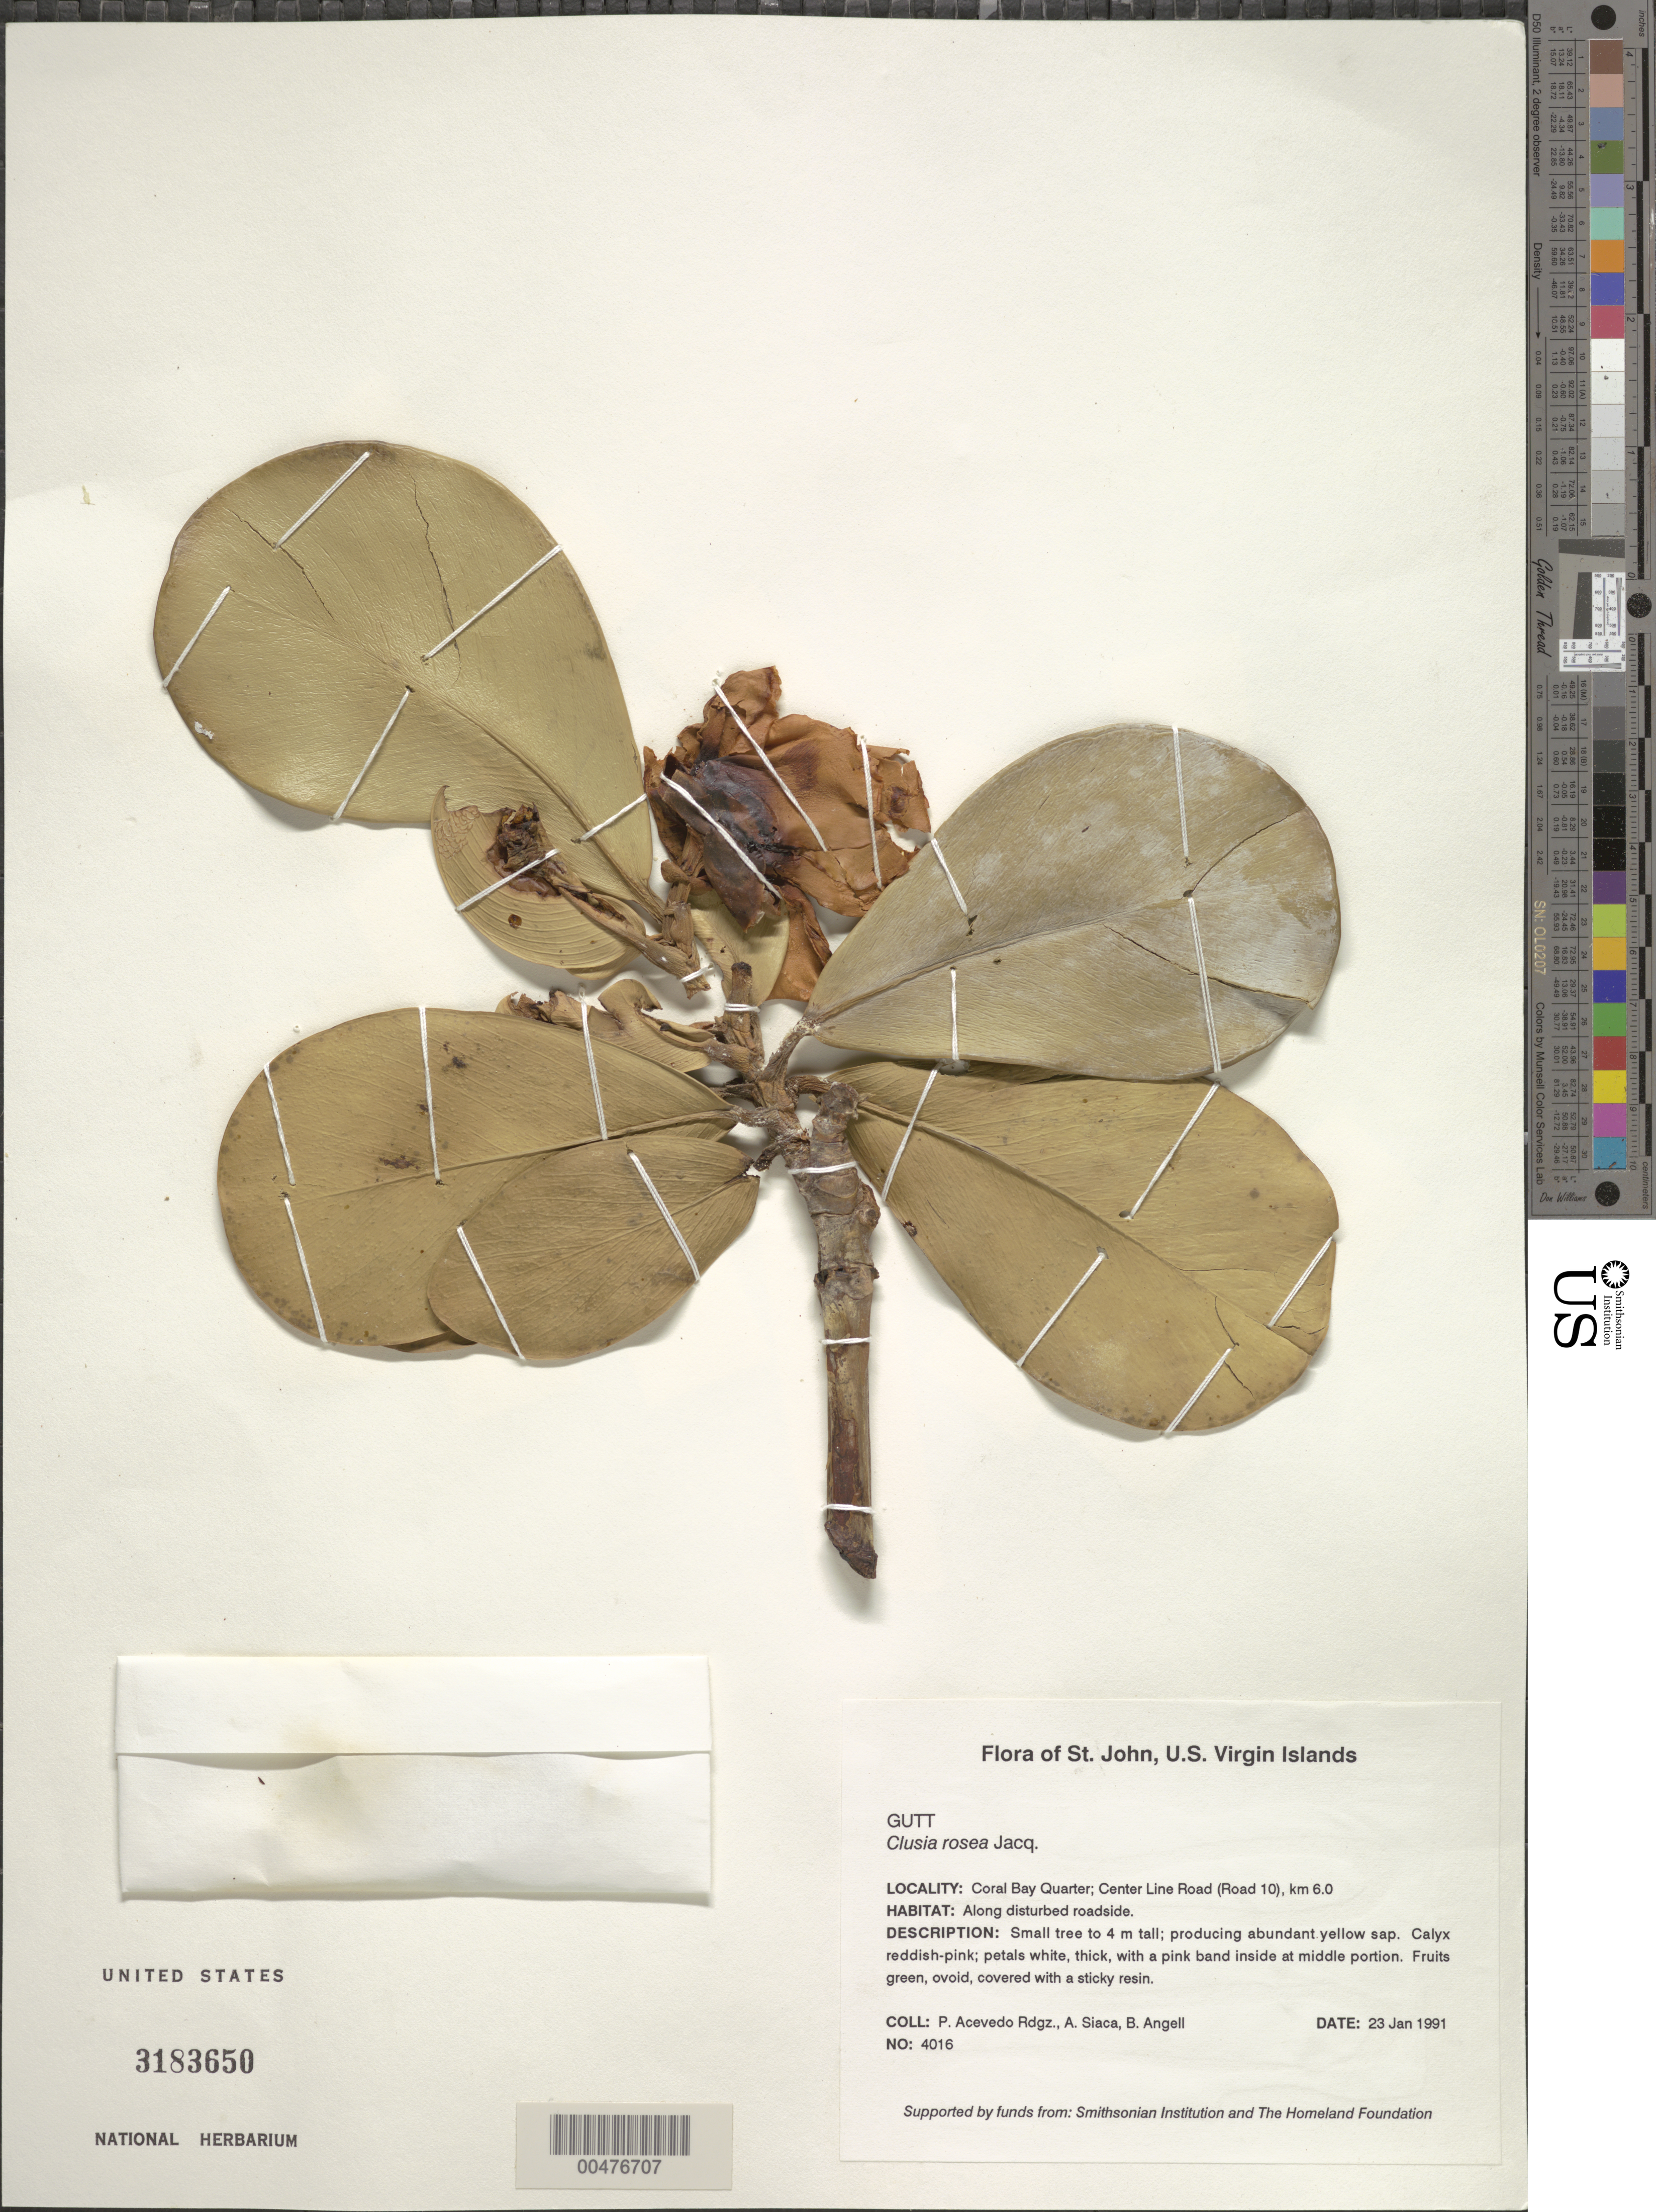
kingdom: Plantae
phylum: Tracheophyta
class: Magnoliopsida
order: Malpighiales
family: Clusiaceae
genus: Clusia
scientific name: Clusia rosea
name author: Jacq.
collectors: P. Acevedo-Rodr., A. Siaca & Bobbi Angell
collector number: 4016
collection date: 1991-01-23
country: U.S. Virgin Islands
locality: St. John. Coral Bay Quarter; Center Line Road (Road 10), km 6.0.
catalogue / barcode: US 3183650